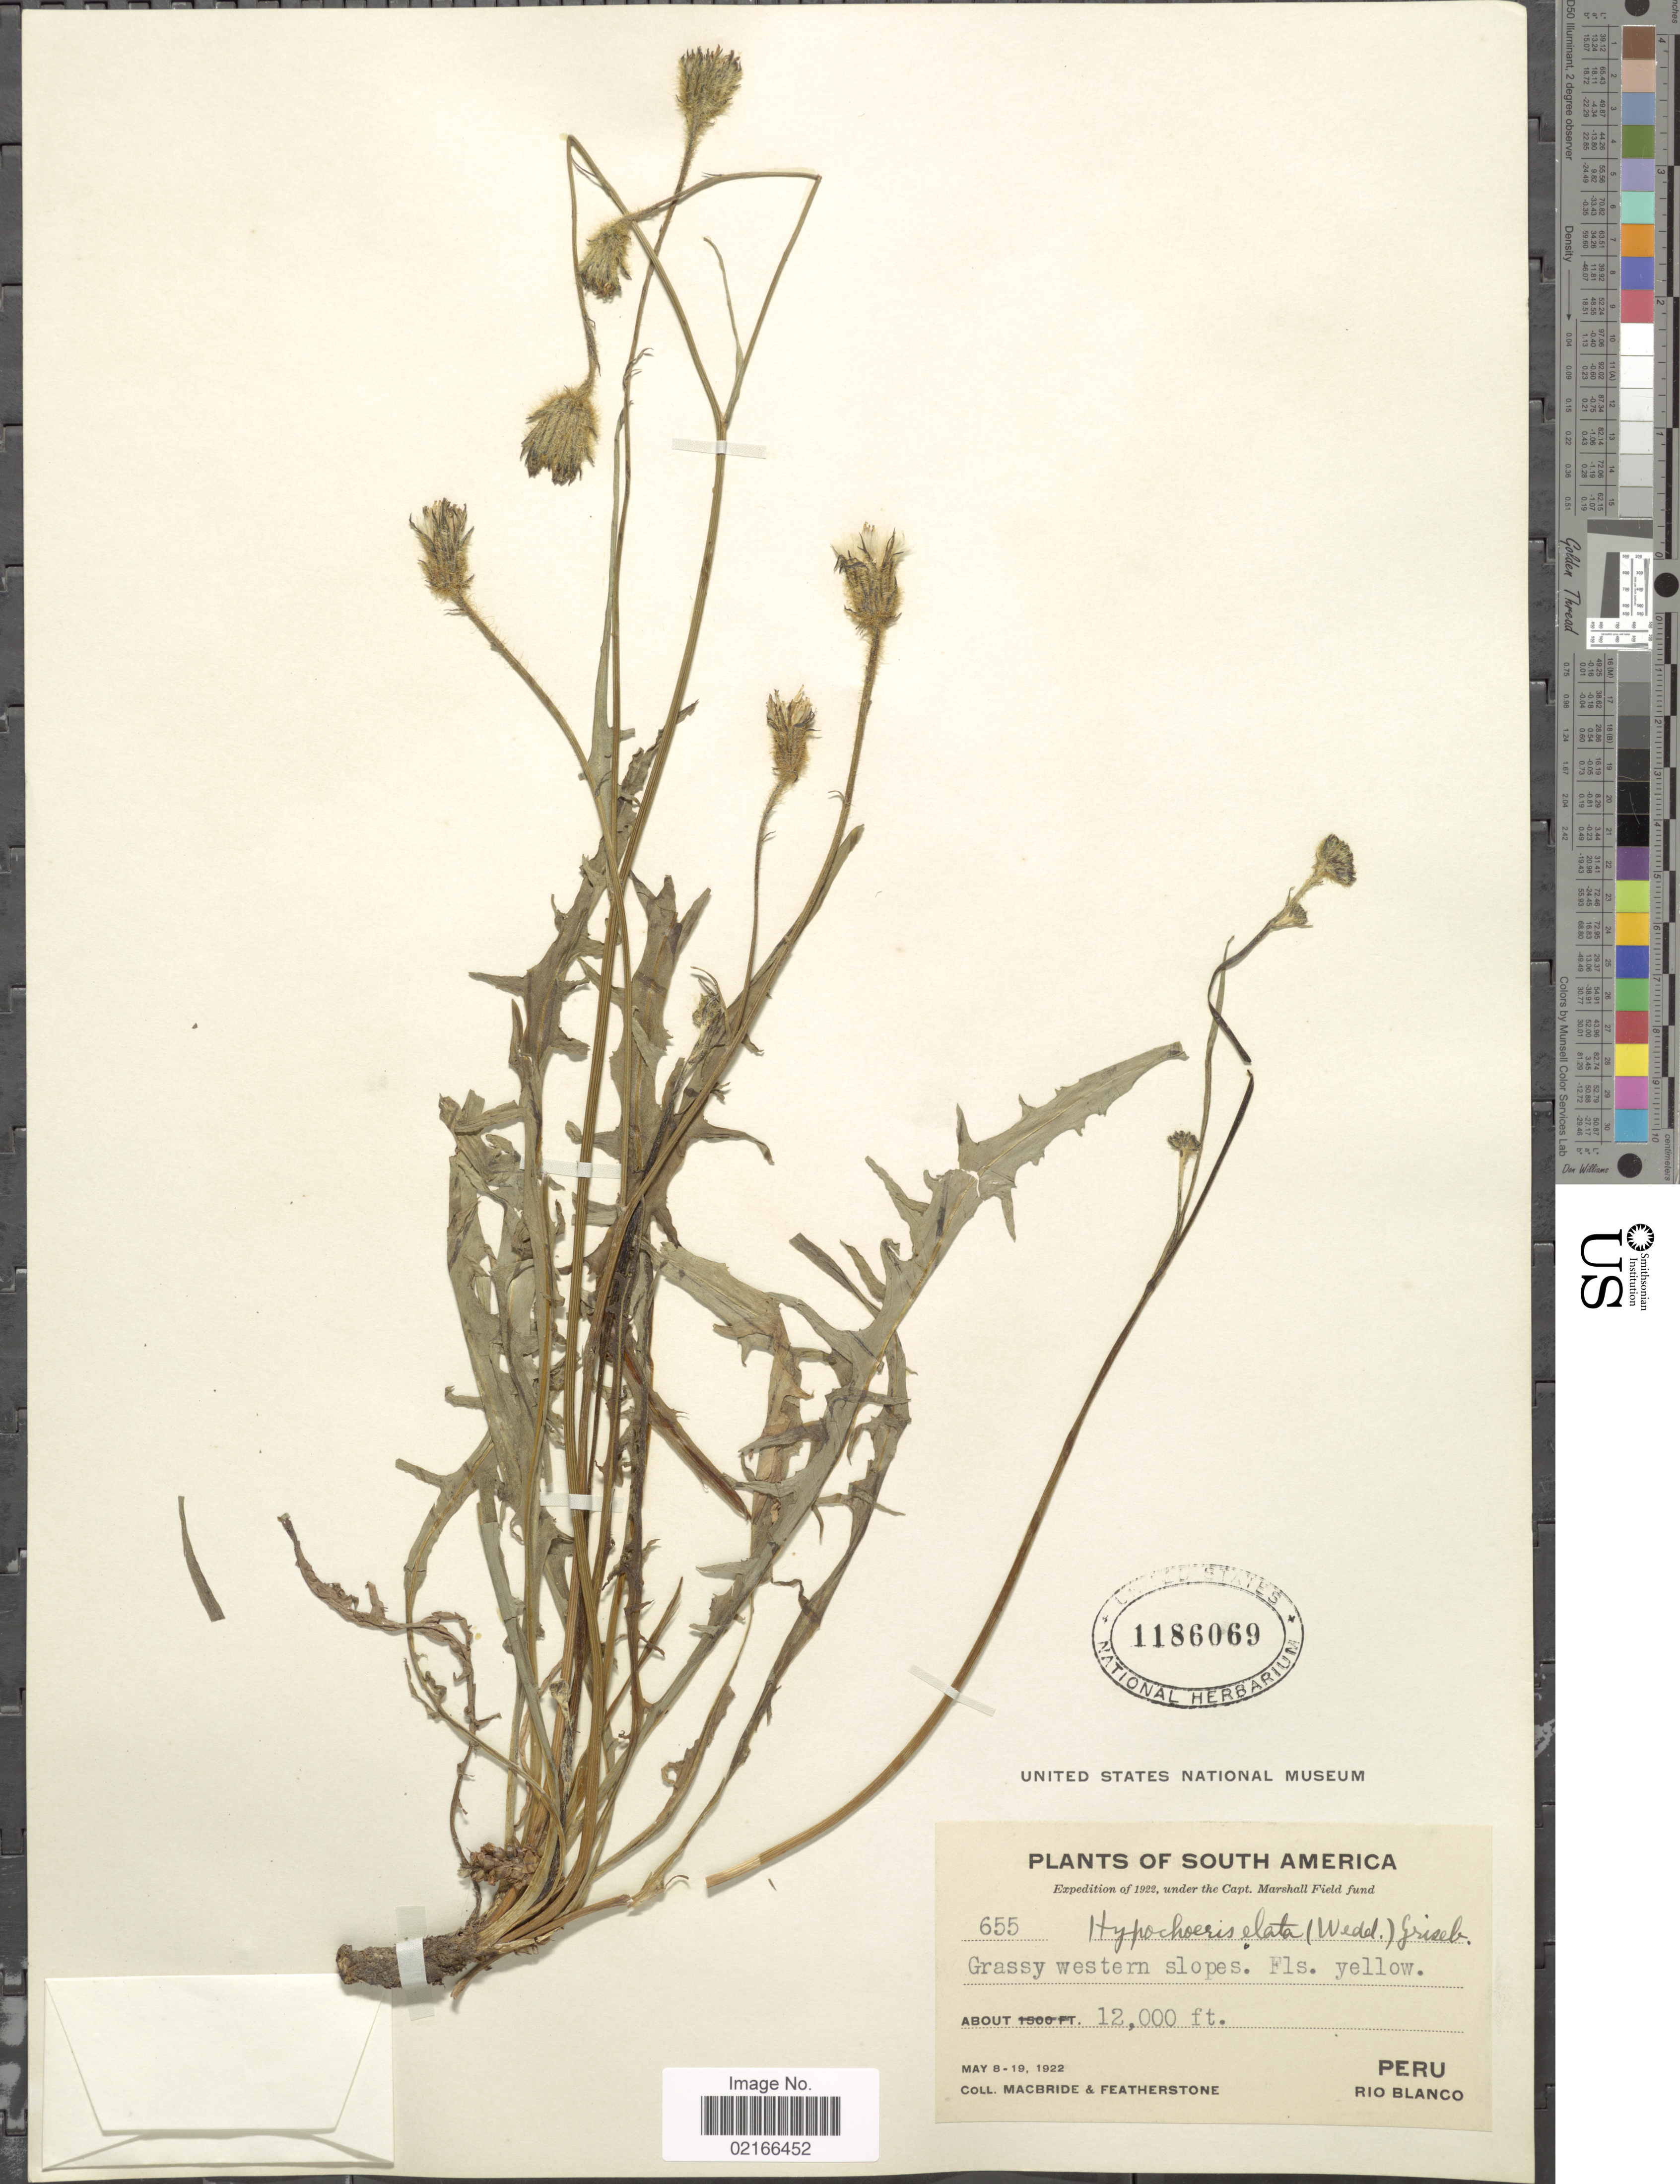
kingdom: Plantae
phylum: Tracheophyta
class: Magnoliopsida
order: Asterales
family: Asteraceae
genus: Hypochaeris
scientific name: Hypochaeris elata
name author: (Wedd.) Griseb.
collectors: Macbride, -- & -. Featherstone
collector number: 655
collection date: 1922-05-08/1922-05-19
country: Peru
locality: Rio Blanco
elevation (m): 3658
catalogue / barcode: US 1186069